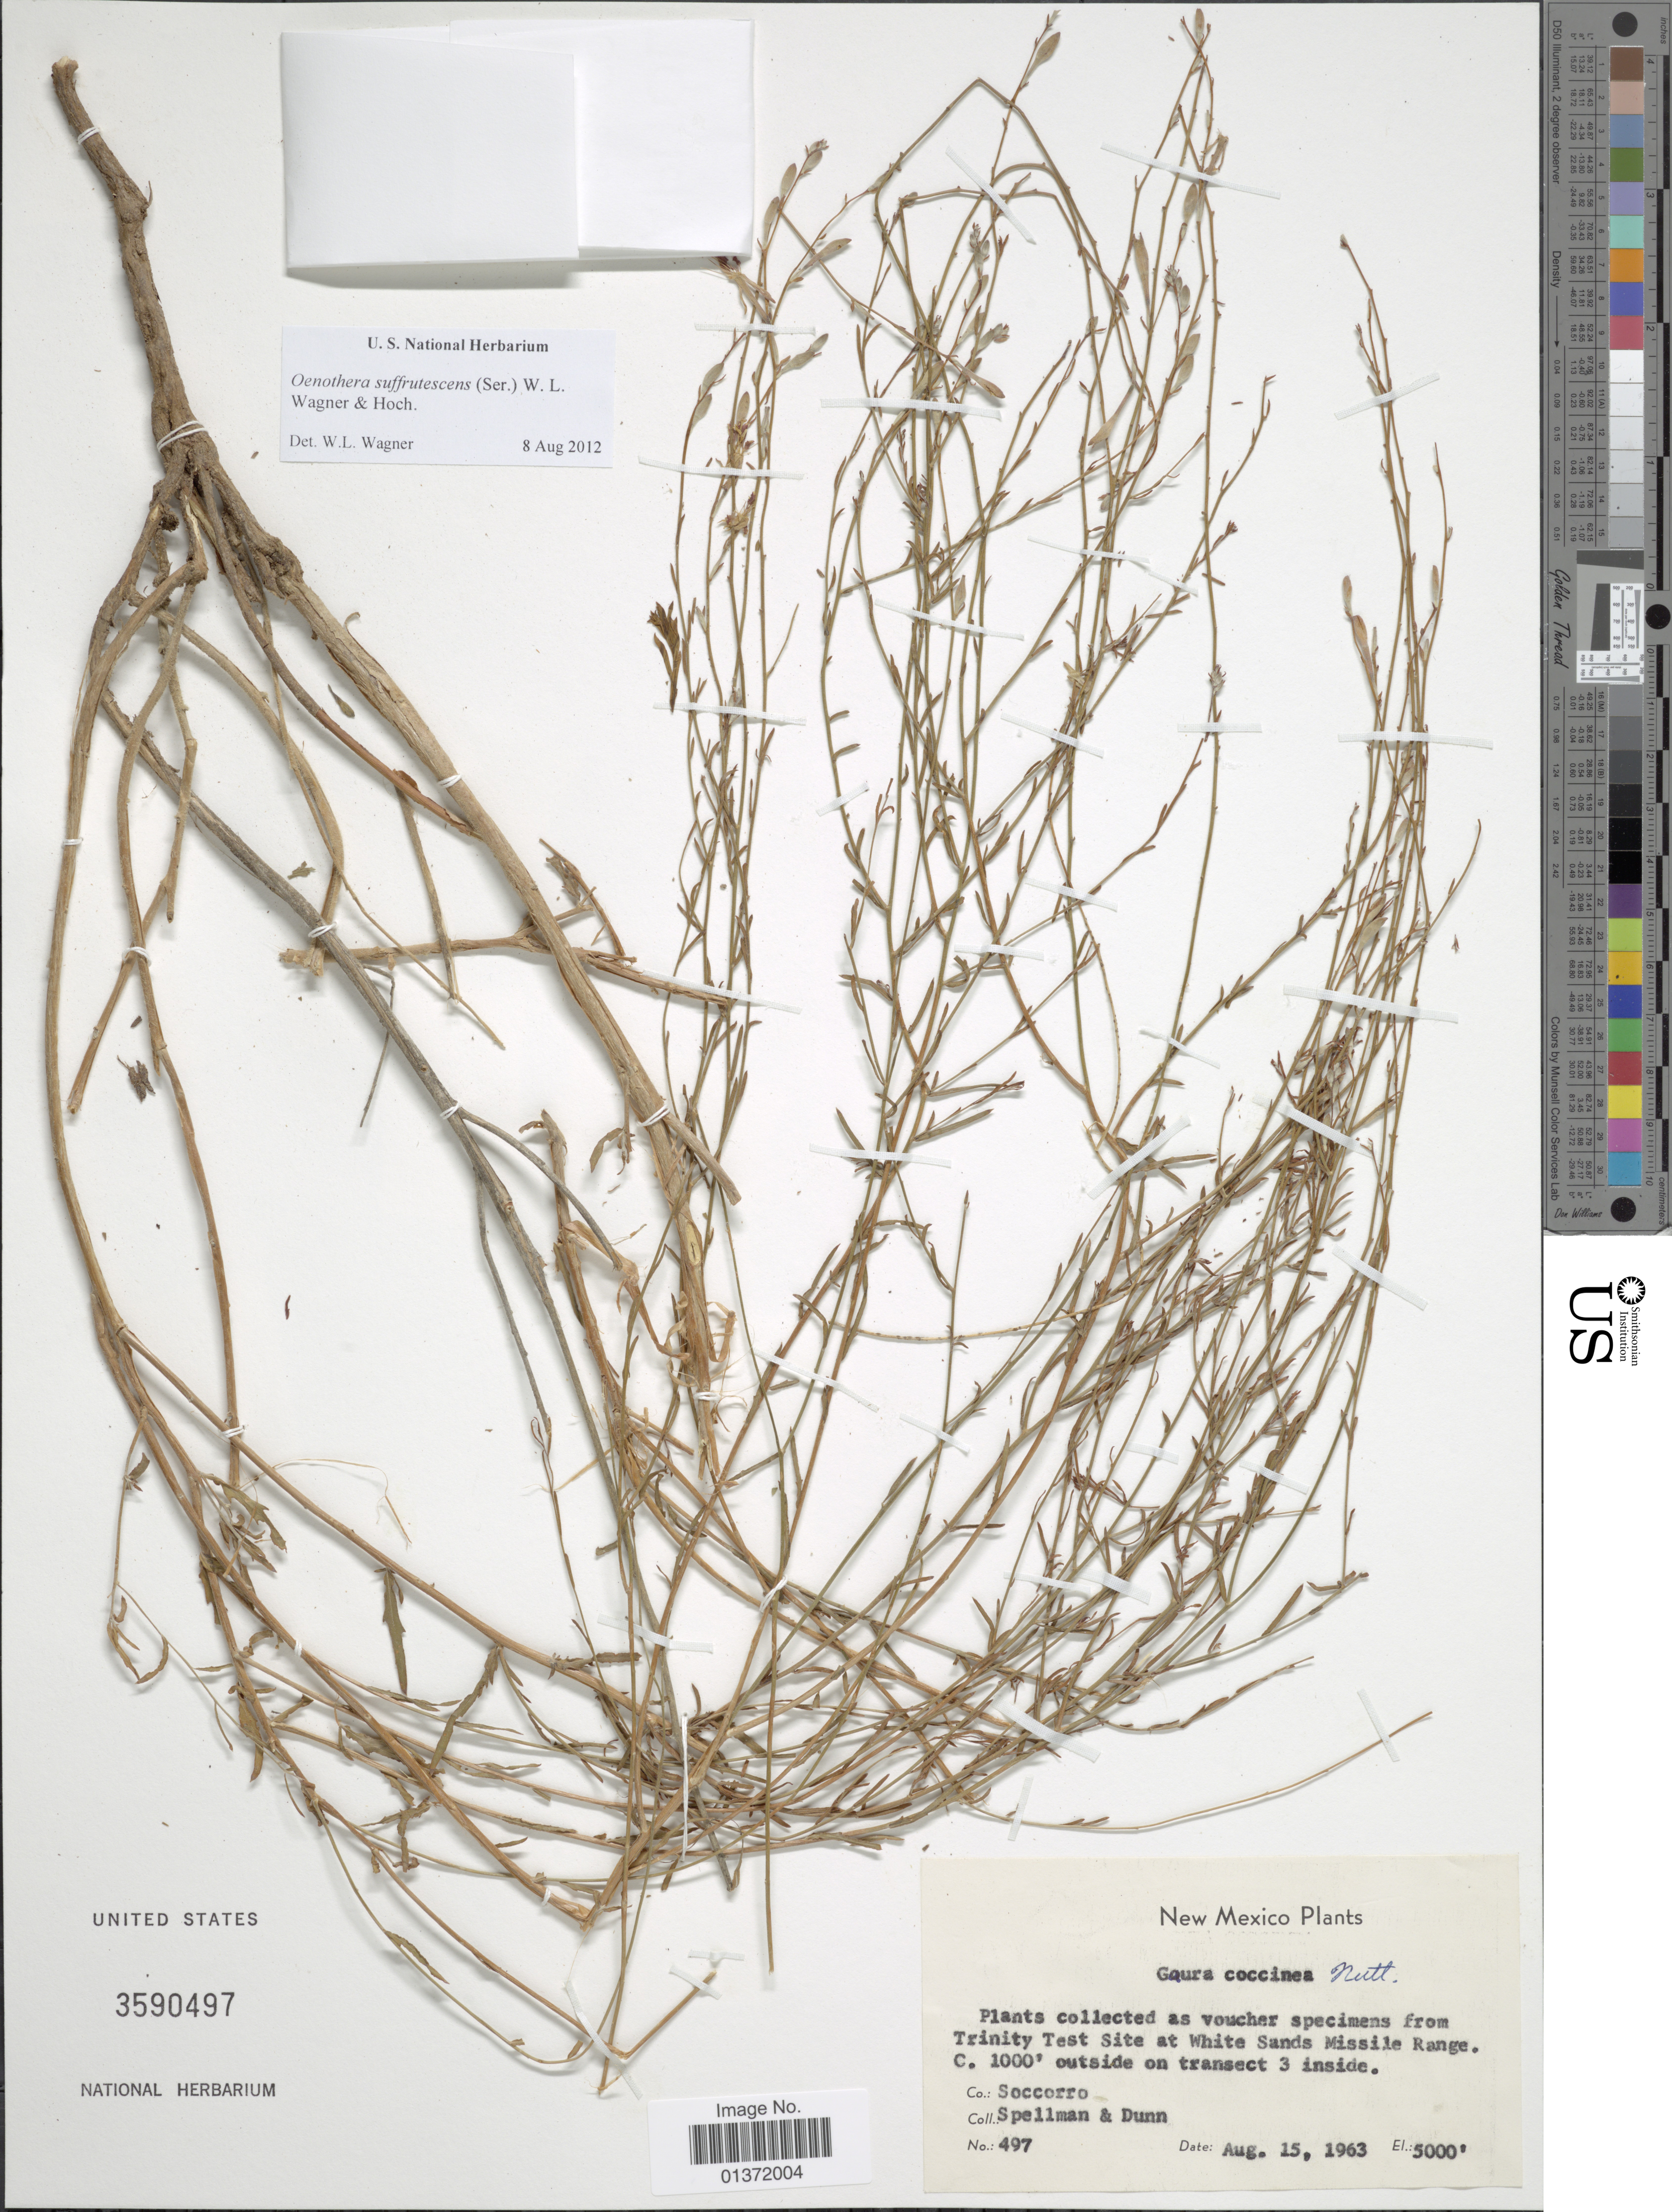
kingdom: Plantae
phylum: Tracheophyta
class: Magnoliopsida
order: Myrtales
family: Onagraceae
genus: Oenothera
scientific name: Oenothera suffrutescens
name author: (Ser.) W.L. Wagner & Hoch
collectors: Spellman, -- & Dunn, --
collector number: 497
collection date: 1963-08-15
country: United States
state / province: New Mexico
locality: Trinity Test Site at White Sands Missile Range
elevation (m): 1524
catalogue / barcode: US 3590497